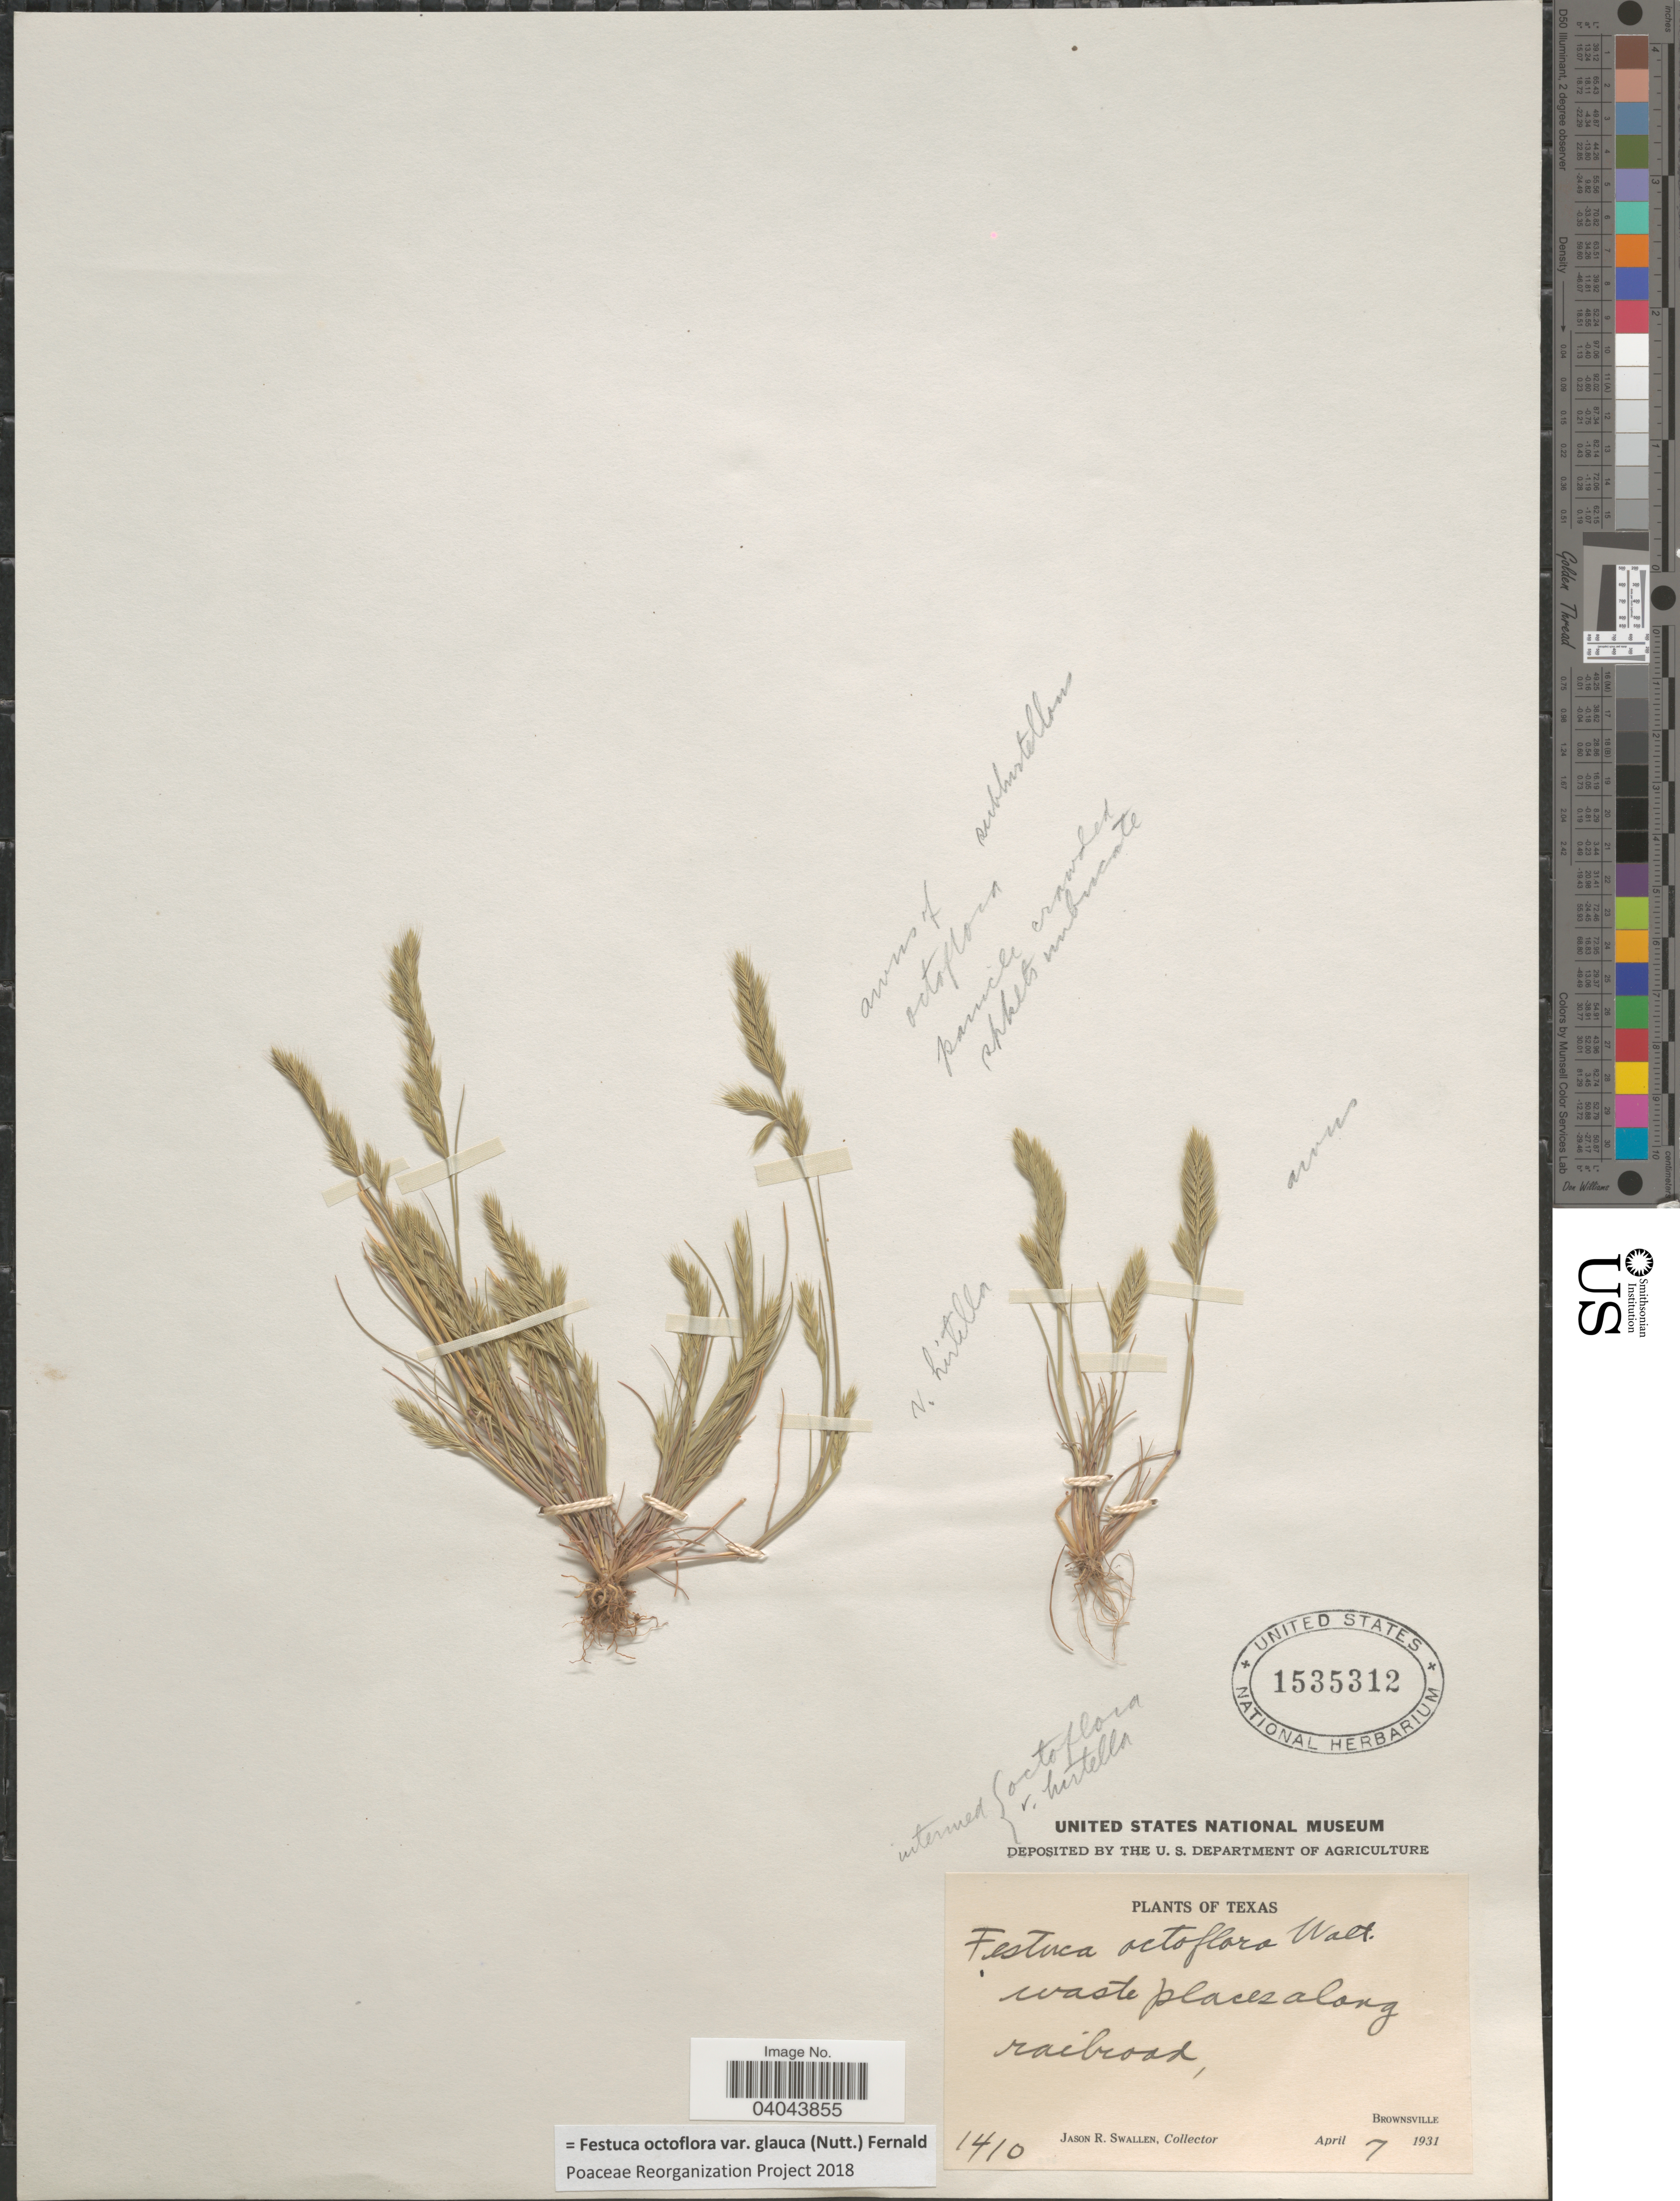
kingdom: Plantae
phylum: Tracheophyta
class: Liliopsida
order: Poales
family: Poaceae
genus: Festuca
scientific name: Festuca octoflora var. glauca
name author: (Nutt.) Fernald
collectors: J. R. Swallen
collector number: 1410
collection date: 1931-04-07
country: United States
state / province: Texas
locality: Brownsville.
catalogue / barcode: US 1535312